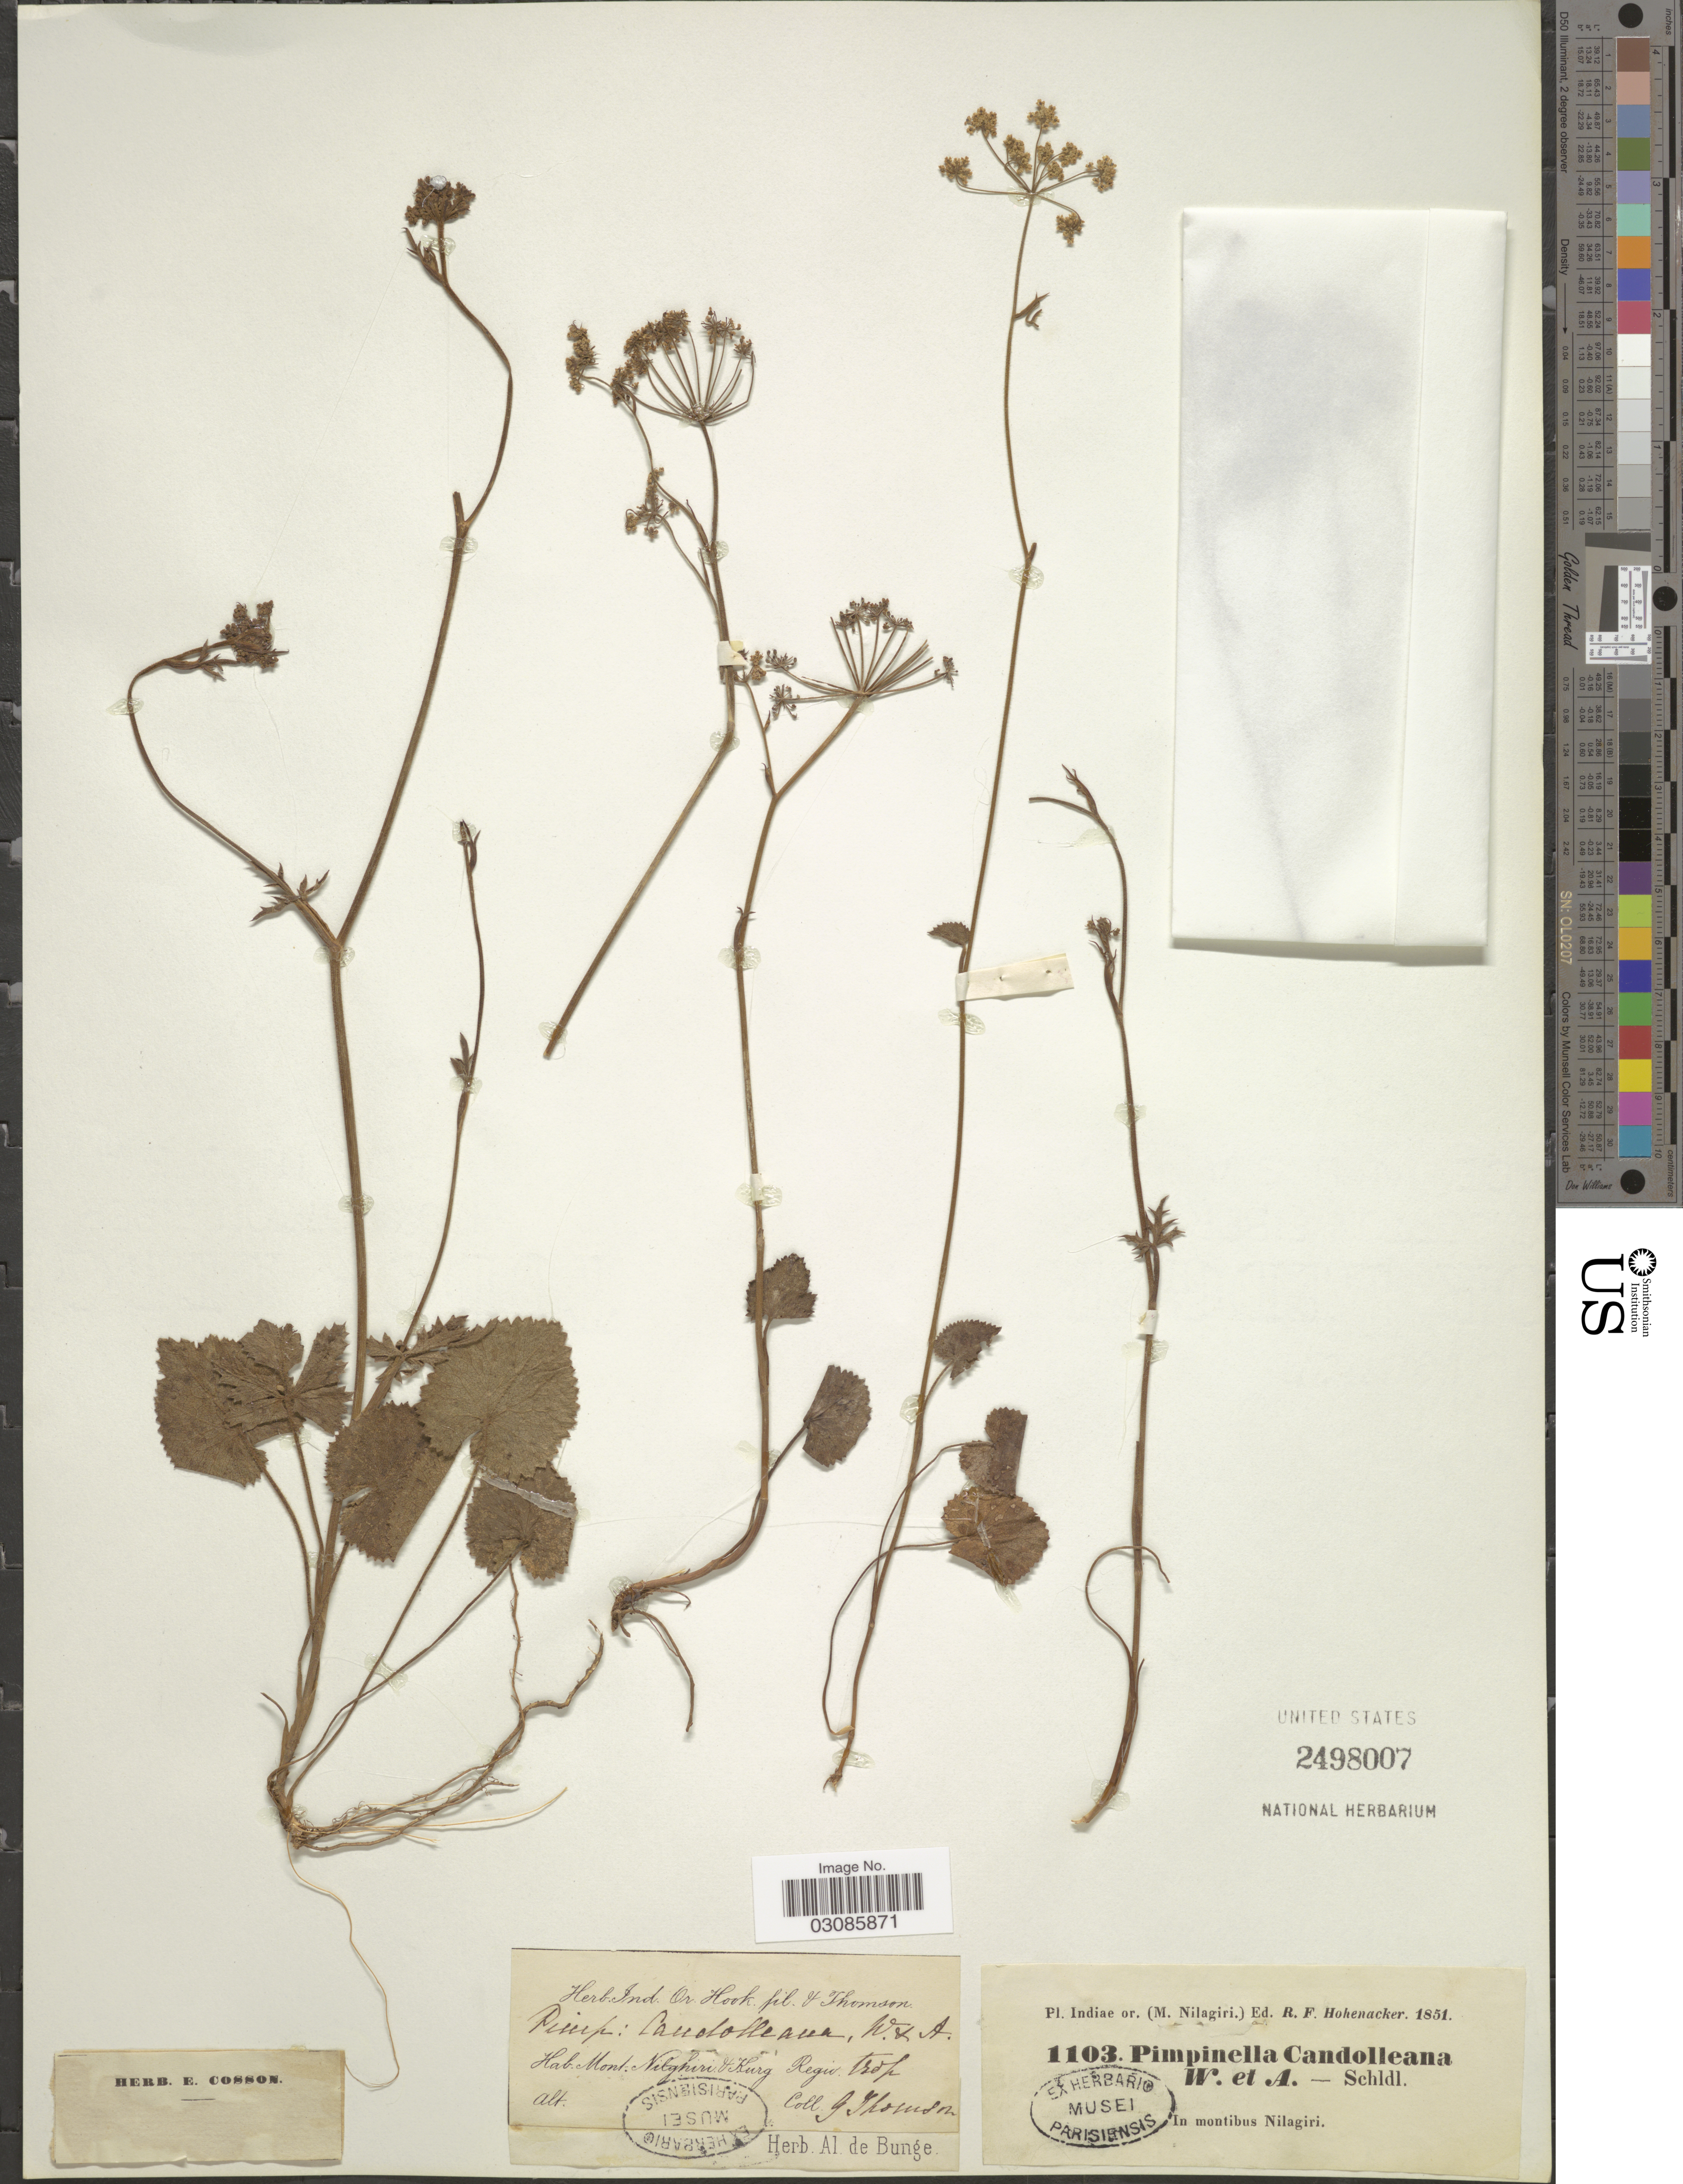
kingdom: Plantae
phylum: Tracheophyta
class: Magnoliopsida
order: Apiales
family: Apiaceae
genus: Pimpinella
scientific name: Pimpinella candolleana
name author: Wight & Arn.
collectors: J. Thomson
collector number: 1103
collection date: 1851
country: India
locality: Pl. Indiae or. (M. Nilagiri), Mont. Nilghiri & Kurg, Regio. trop.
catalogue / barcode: US 2498007